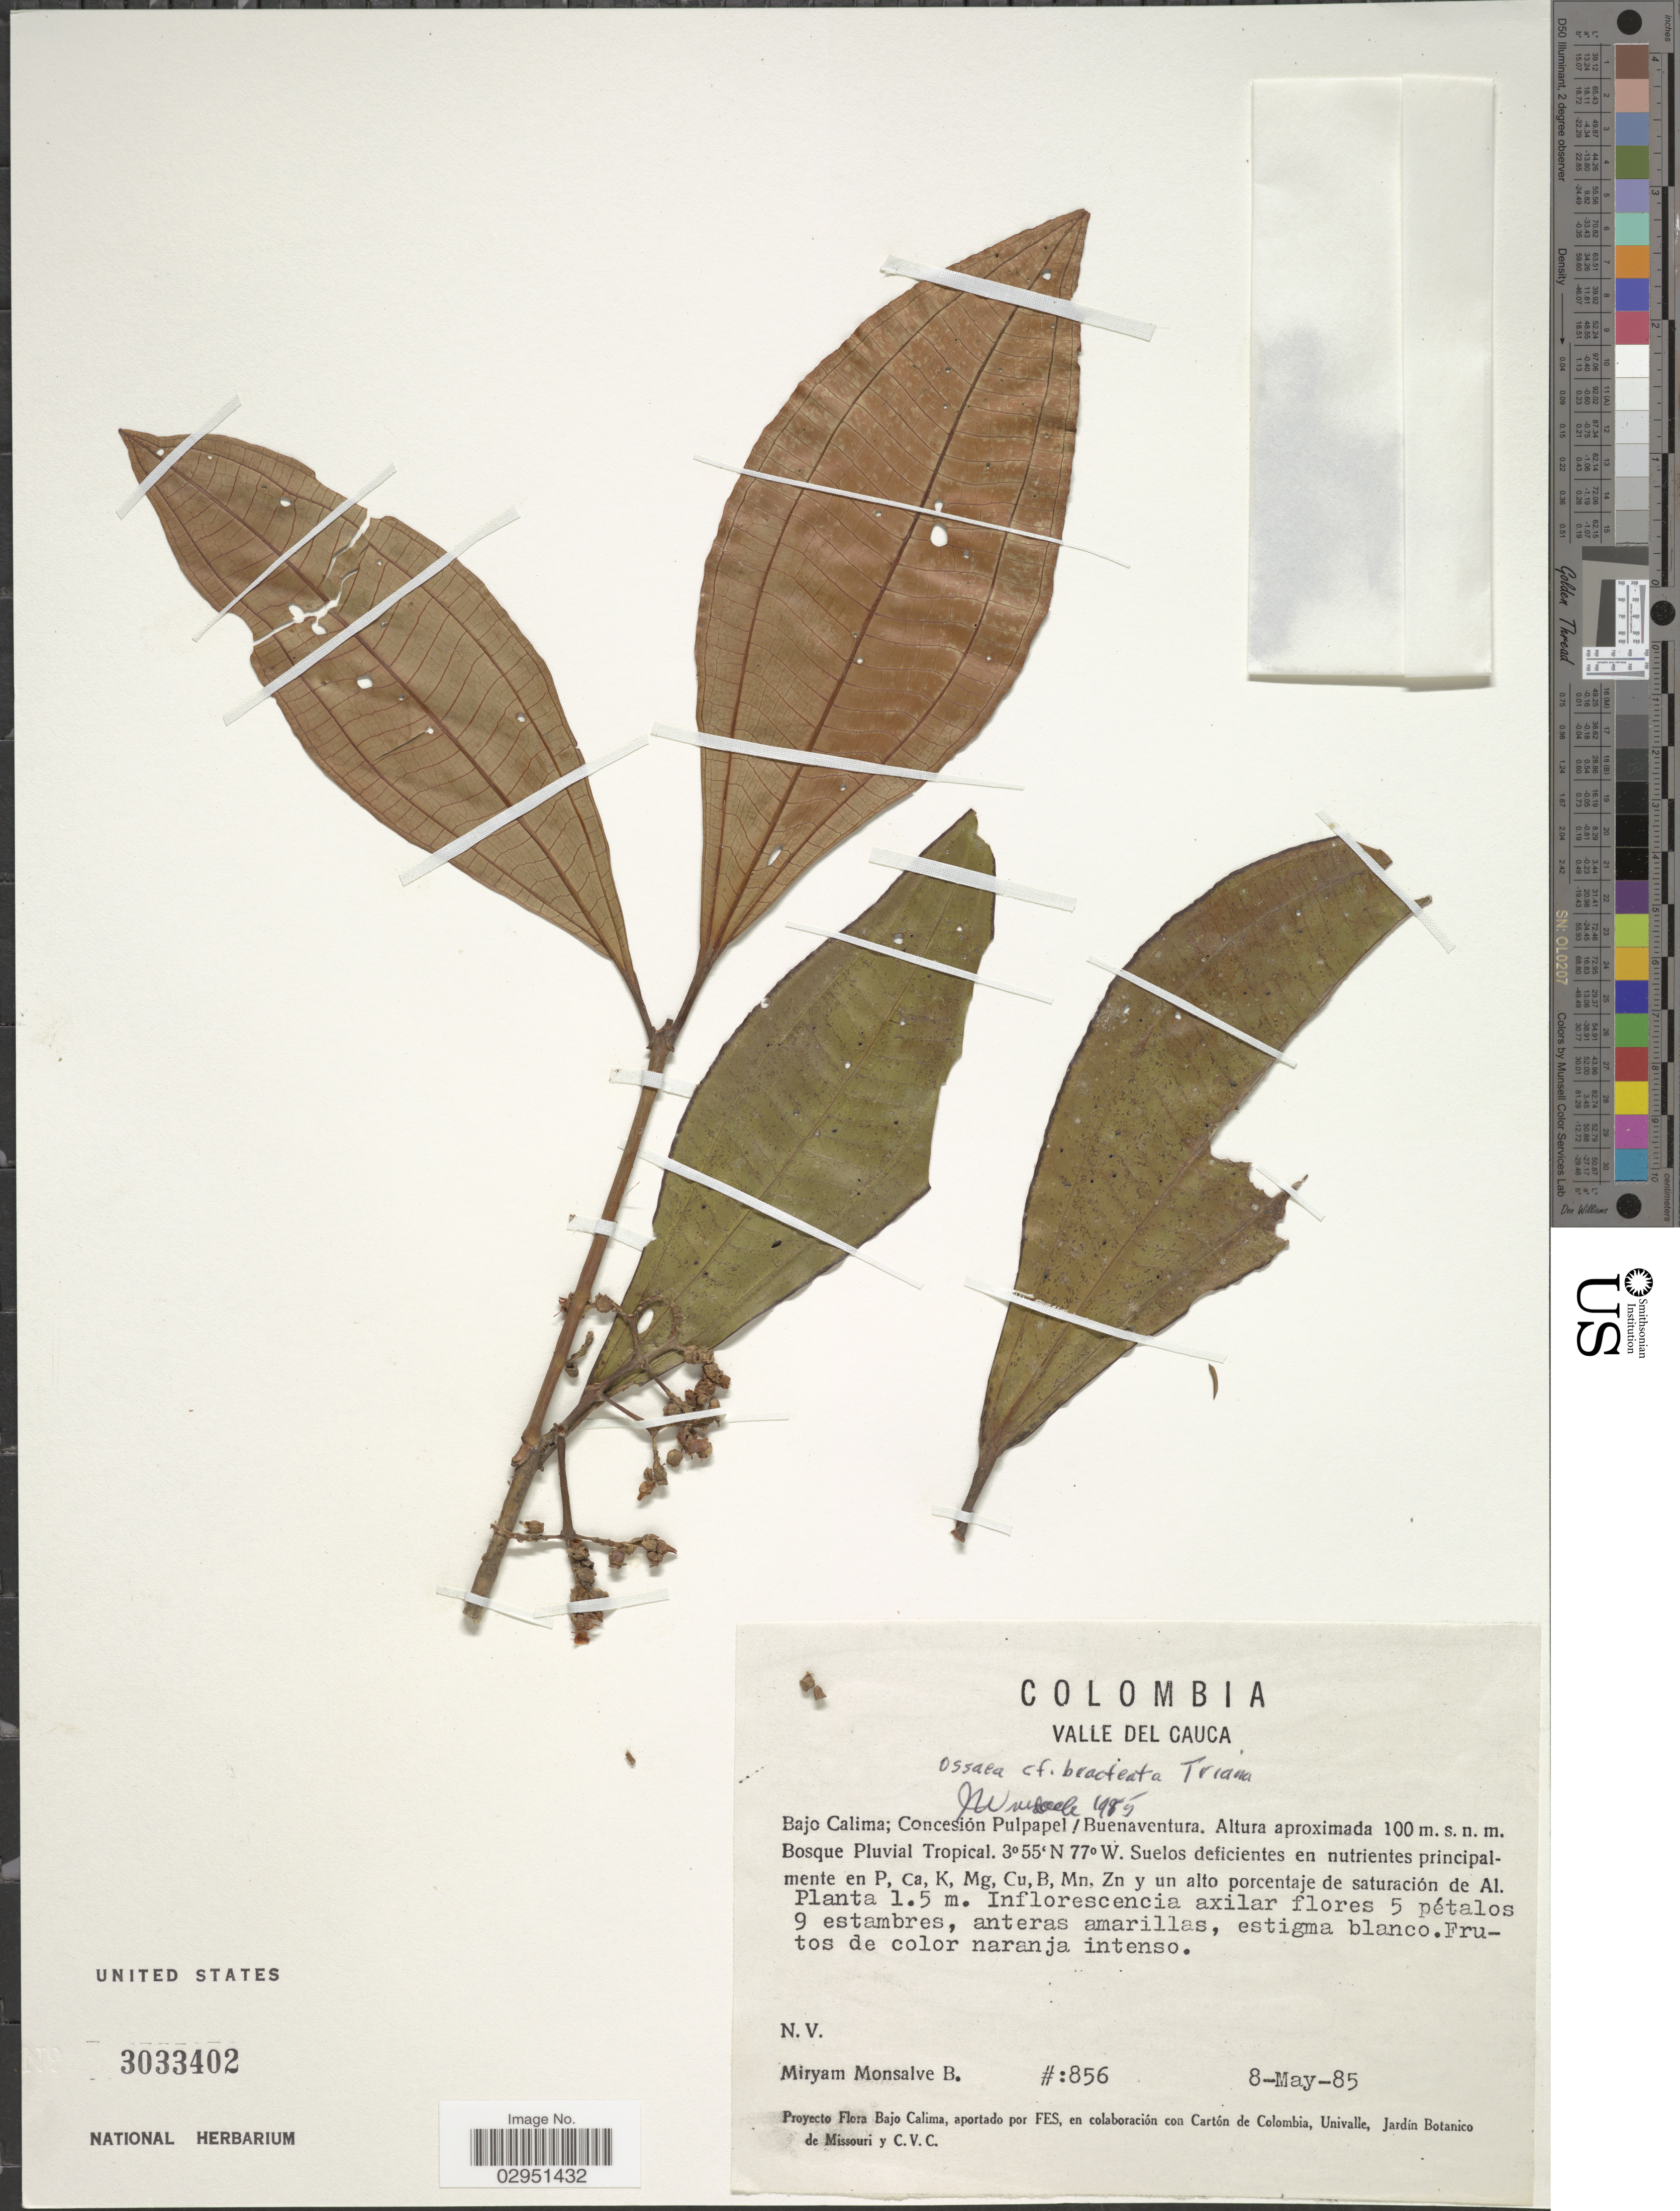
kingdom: Plantae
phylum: Tracheophyta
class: Magnoliopsida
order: Myrtales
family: Melastomataceae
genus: Ossaea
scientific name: Ossaea bracteata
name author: Triana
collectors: M. Monsalve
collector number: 856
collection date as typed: Transcribed d/m/y: 8/5/85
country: Colombia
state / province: Valle del Cauca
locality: Bajo Calima; Concesion Pulpapel/Buenaventura.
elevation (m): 100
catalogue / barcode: US 3033402